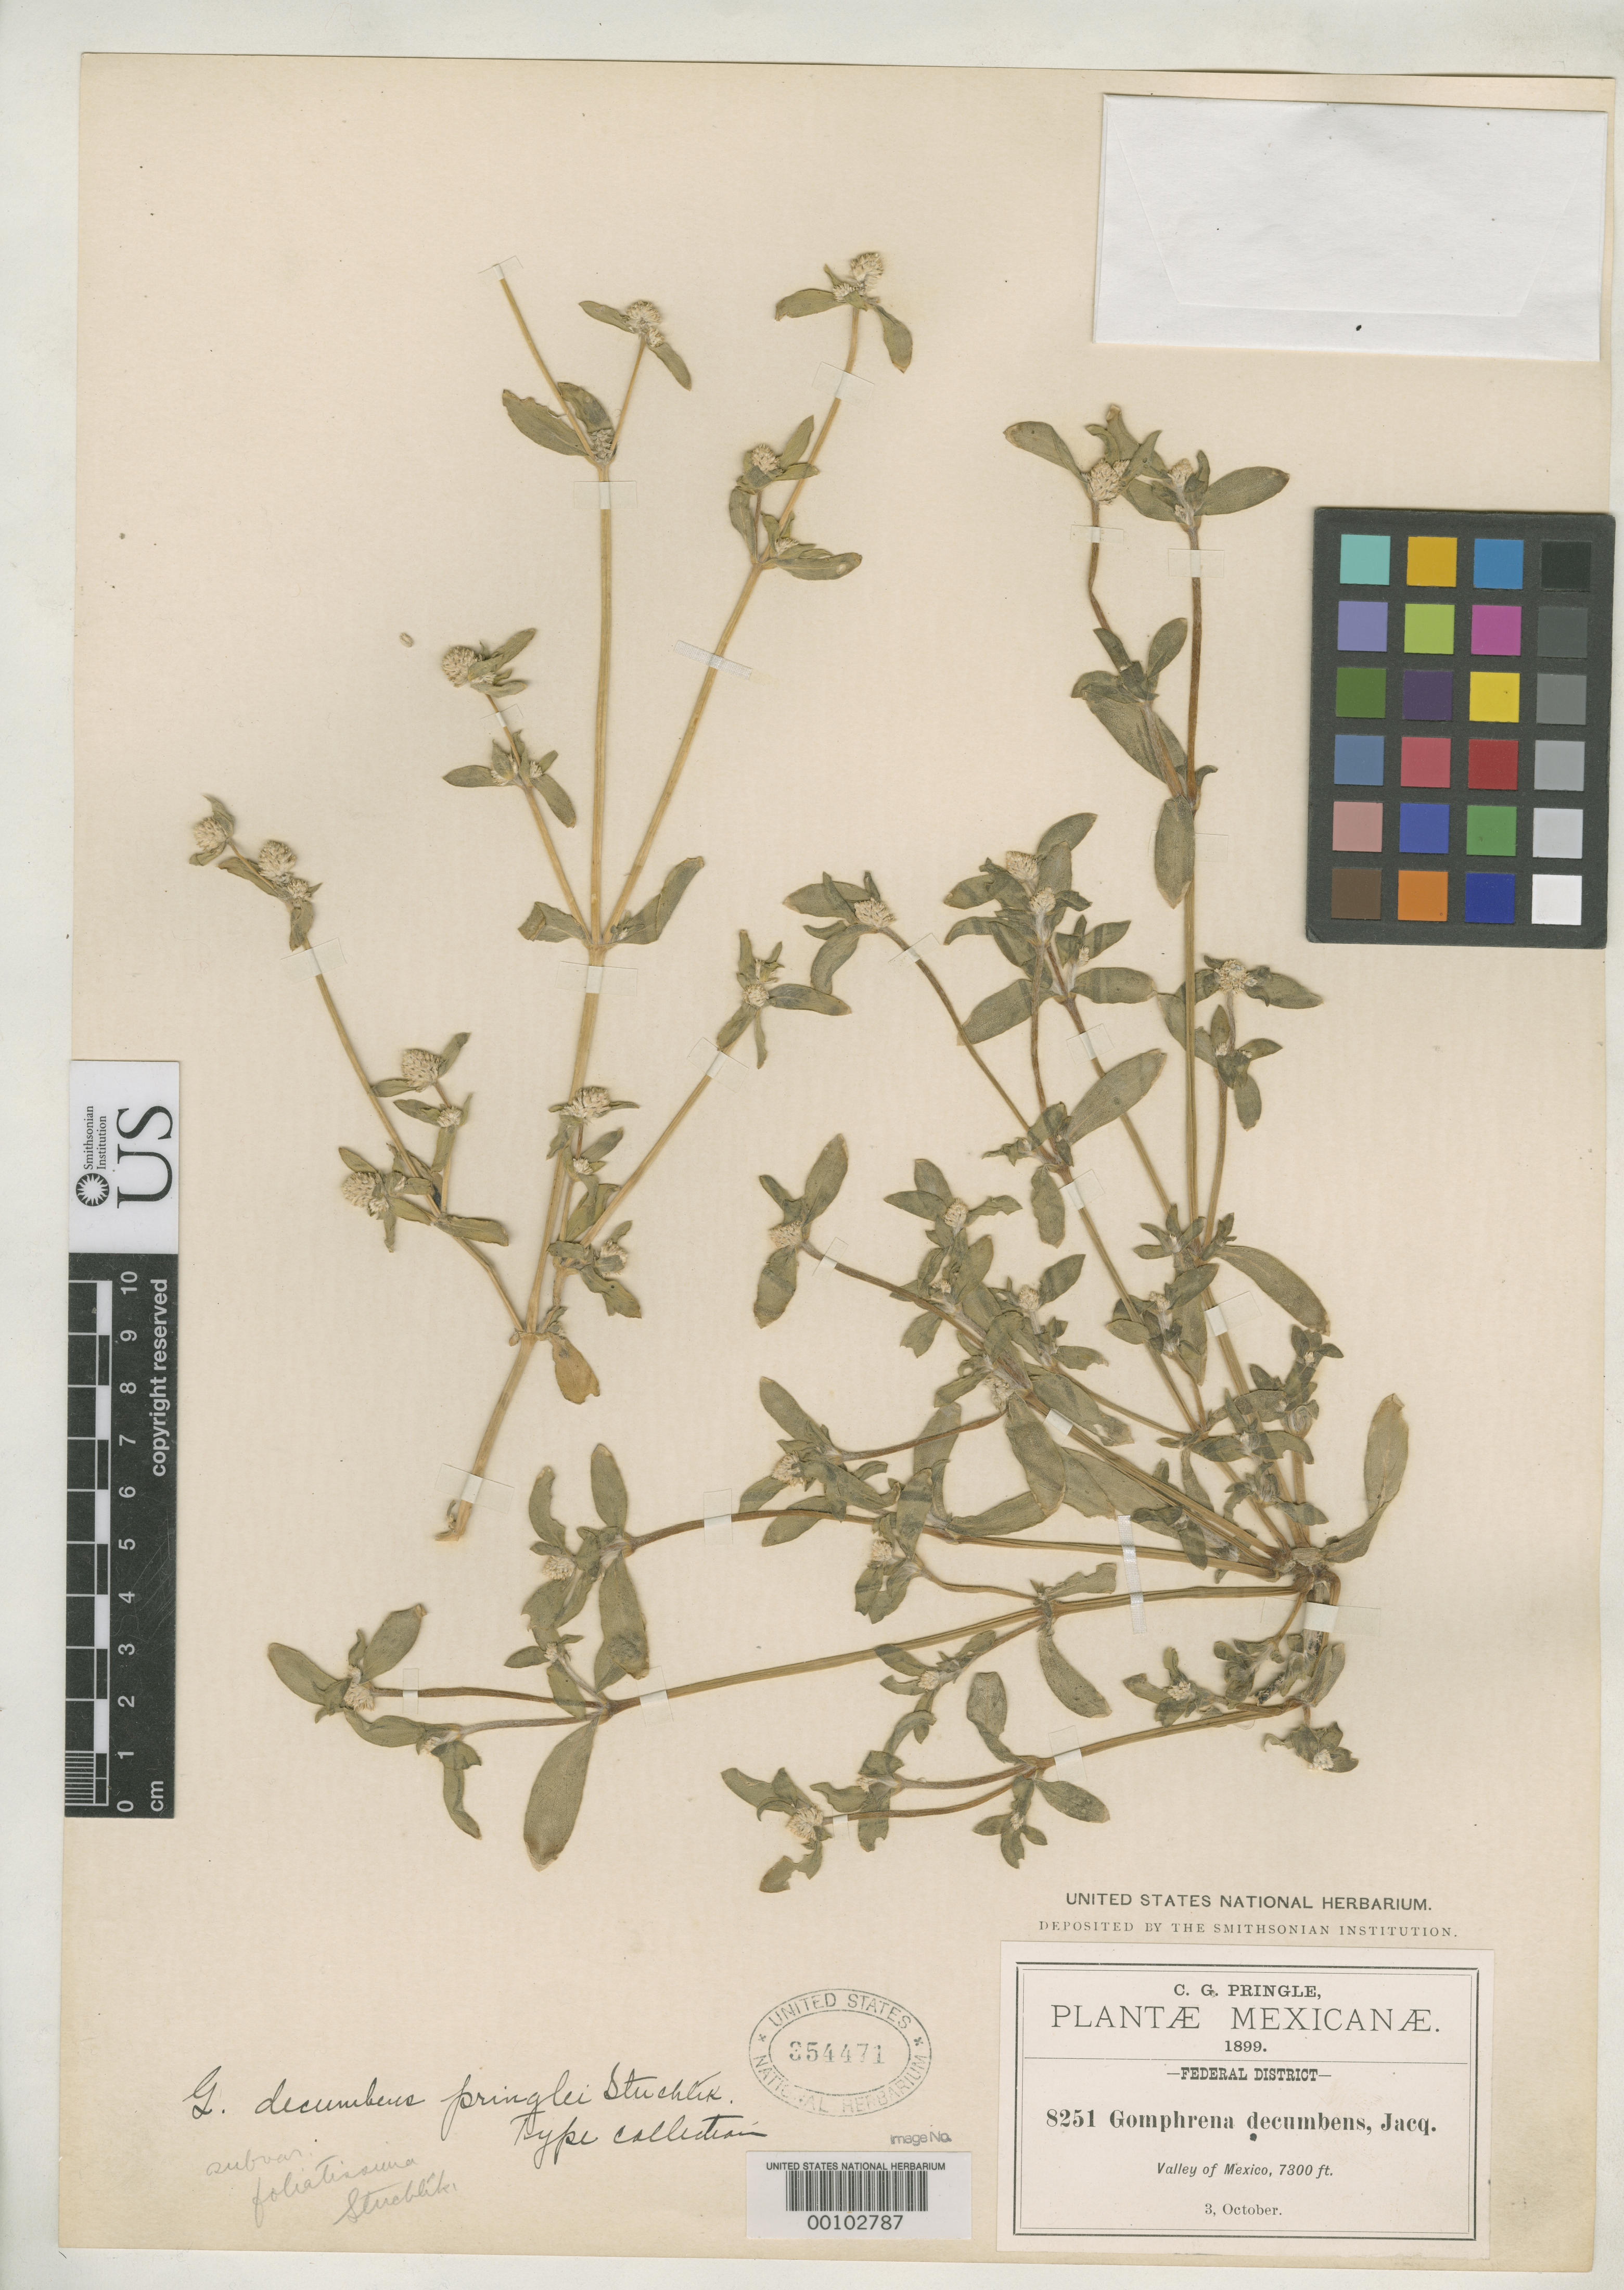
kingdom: Plantae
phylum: Tracheophyta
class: Magnoliopsida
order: Caryophyllales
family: Amaranthaceae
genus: Gomphrena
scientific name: Gomphrena decumbens subvar. foliatissima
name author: Stuchlík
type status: Type Collection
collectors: C. G. Pringle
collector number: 8251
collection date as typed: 03 Oct 1899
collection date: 1899-10-03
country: Mexico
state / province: Distrito Federal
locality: Valley of Mexico.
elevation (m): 2225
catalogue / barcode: US 354471